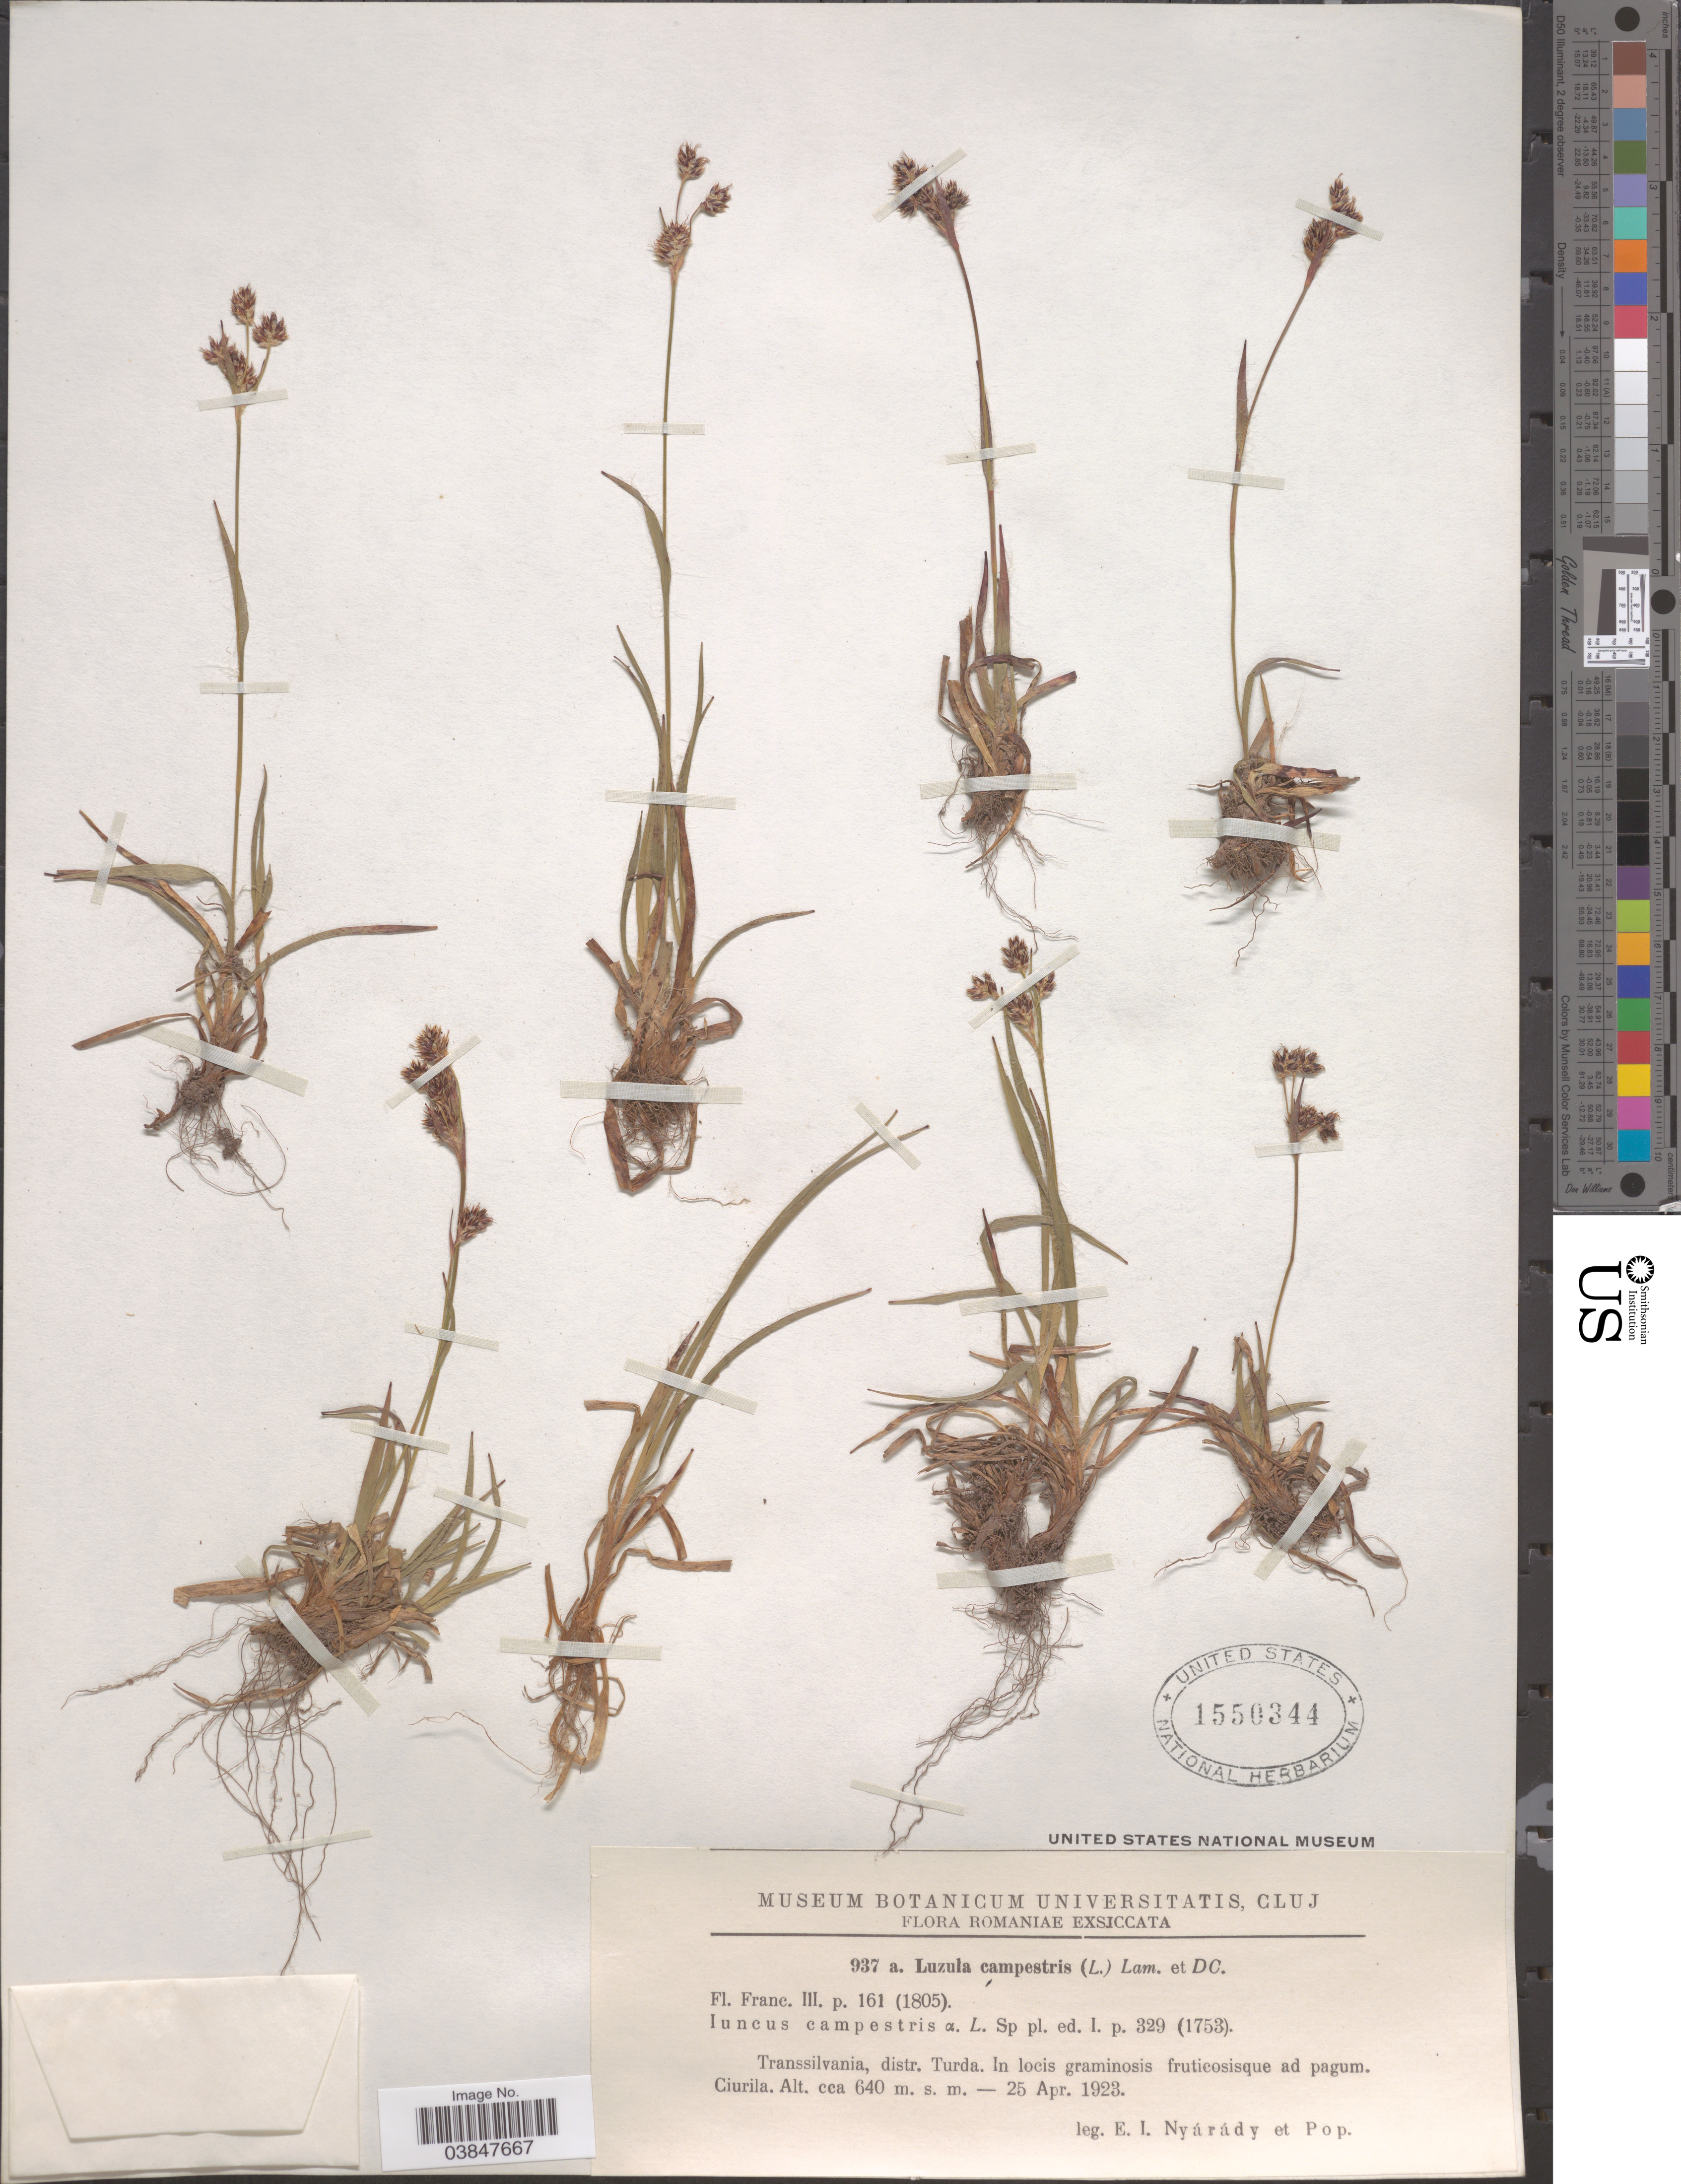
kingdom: Plantae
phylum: Tracheophyta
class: Liliopsida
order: Poales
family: Juncaceae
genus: Luzula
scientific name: Luzula campestris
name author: (L.) DC.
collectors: E. Nyárády & Pop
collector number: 937a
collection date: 1923-04-25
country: Romania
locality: Romaniae. Transsilvania, distr. Turda. In locis graminosis fruticosisque ad pagum Ciurila.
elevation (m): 640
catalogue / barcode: US 1550344